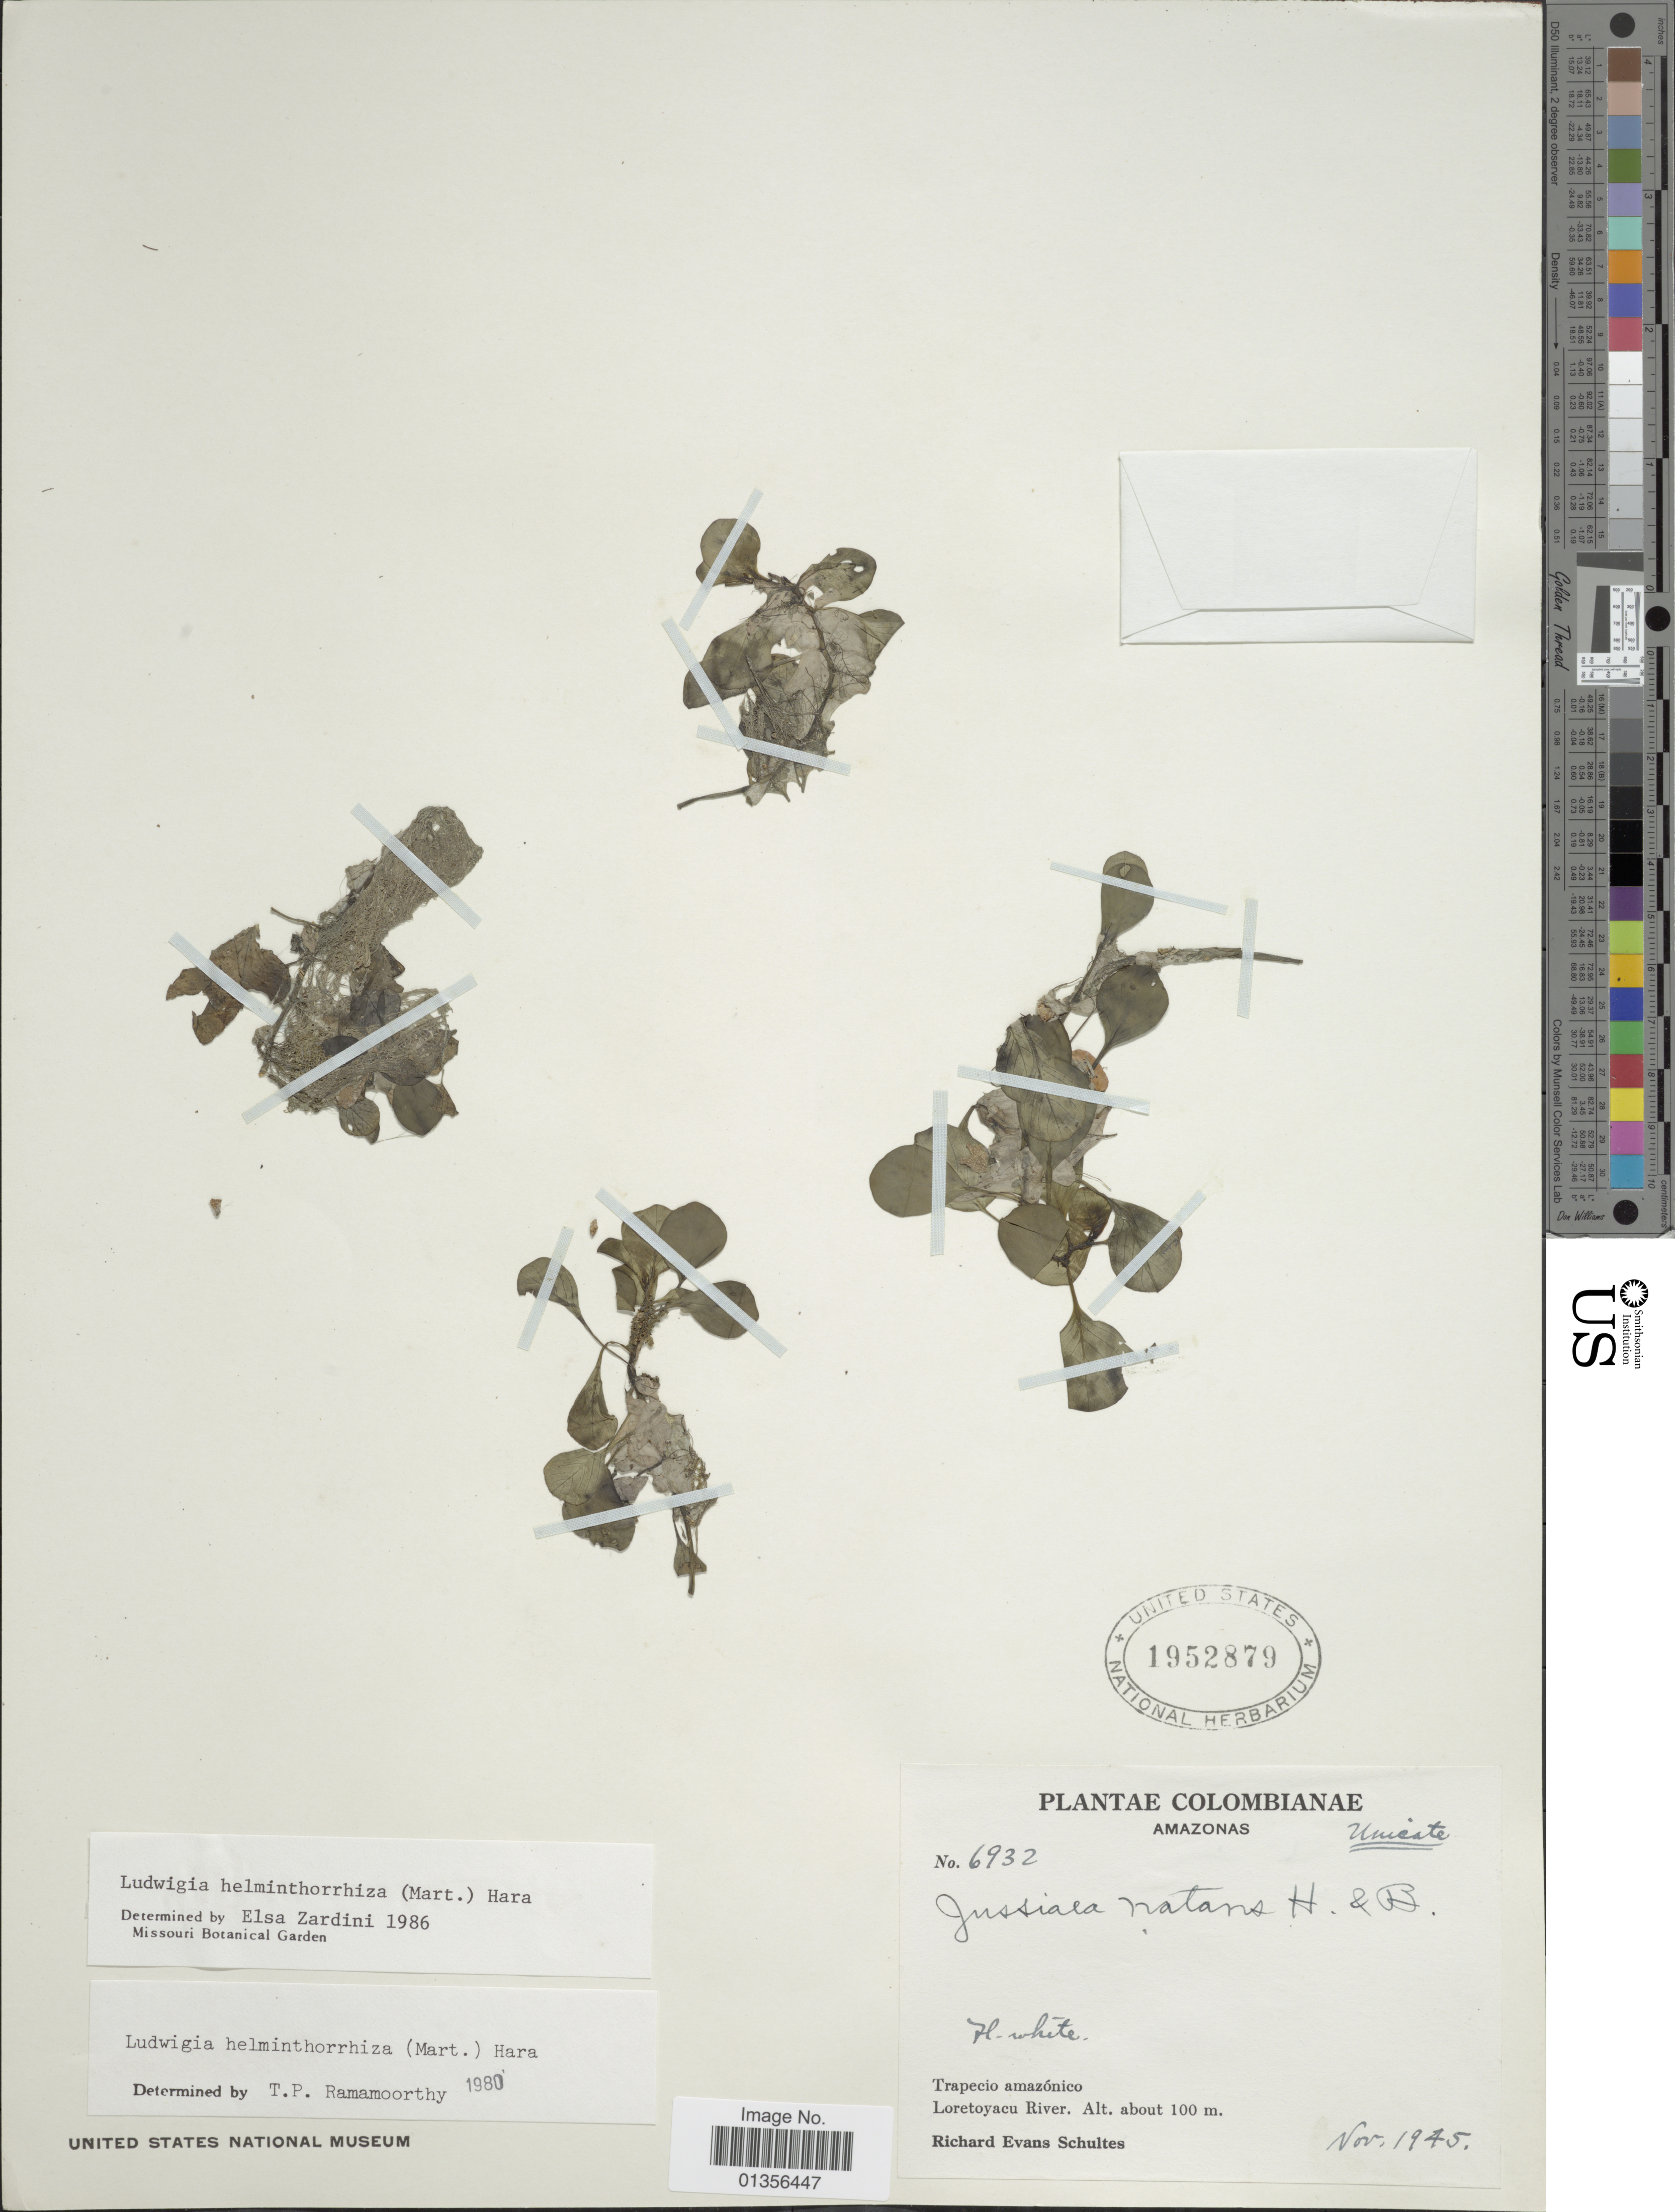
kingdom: Plantae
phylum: Tracheophyta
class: Magnoliopsida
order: Myrtales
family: Onagraceae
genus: Ludwigia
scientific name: Ludwigia helminthorrhiza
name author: (Mart.) H. Hara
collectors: R. E. Schultes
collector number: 6932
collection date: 1945-11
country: Colombia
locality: Amazonas, Trapecio amazónico, Loretoyacu River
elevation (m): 100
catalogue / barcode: US 1952879